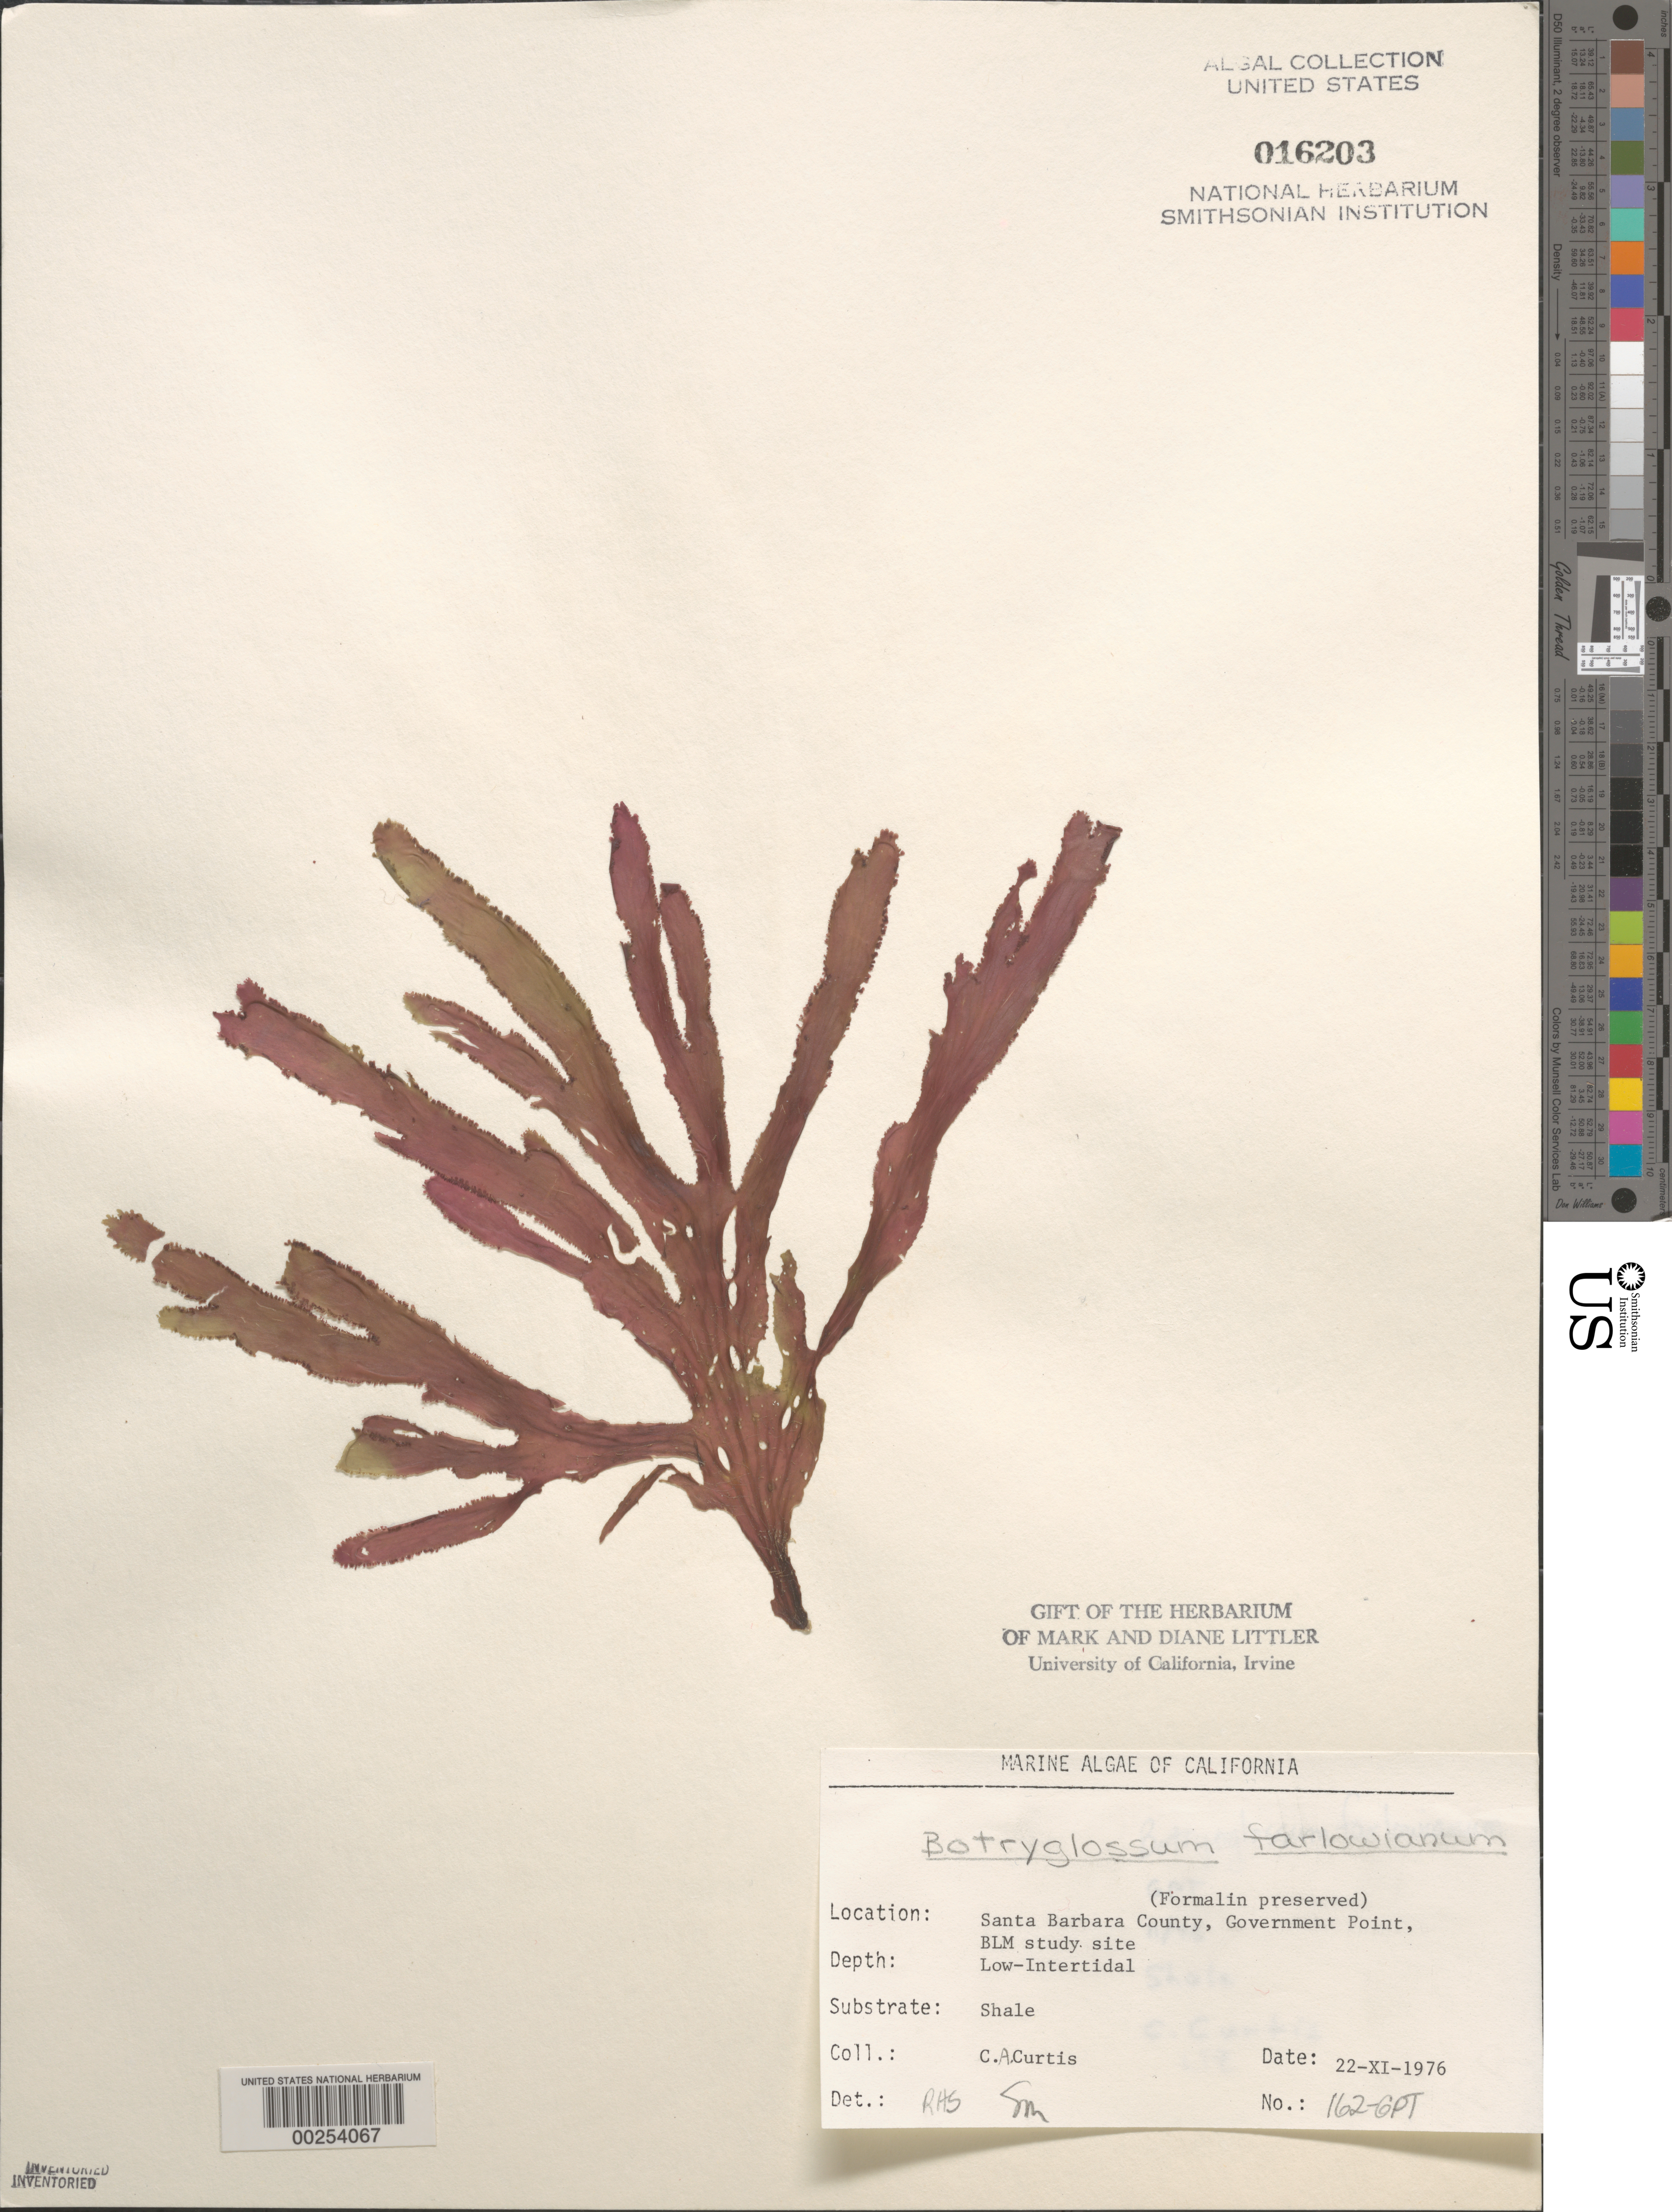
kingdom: Plantae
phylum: Rhodophyta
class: Florideophyceae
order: Ceramiales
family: Delesseriaceae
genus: Botryoglossum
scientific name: Botryoglossum farlowianum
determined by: Sims, Robert H.; Murray, S. N.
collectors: C. Curtis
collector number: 162-gpt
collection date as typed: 22 Nov 1976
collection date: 1976-11-22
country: United States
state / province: California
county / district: Santa Barbara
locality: Government Point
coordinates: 34 26'31"N, 120 24'06"W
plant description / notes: BLM-SOCALBIGHT Rocky Intertidal Survey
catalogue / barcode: US 16203